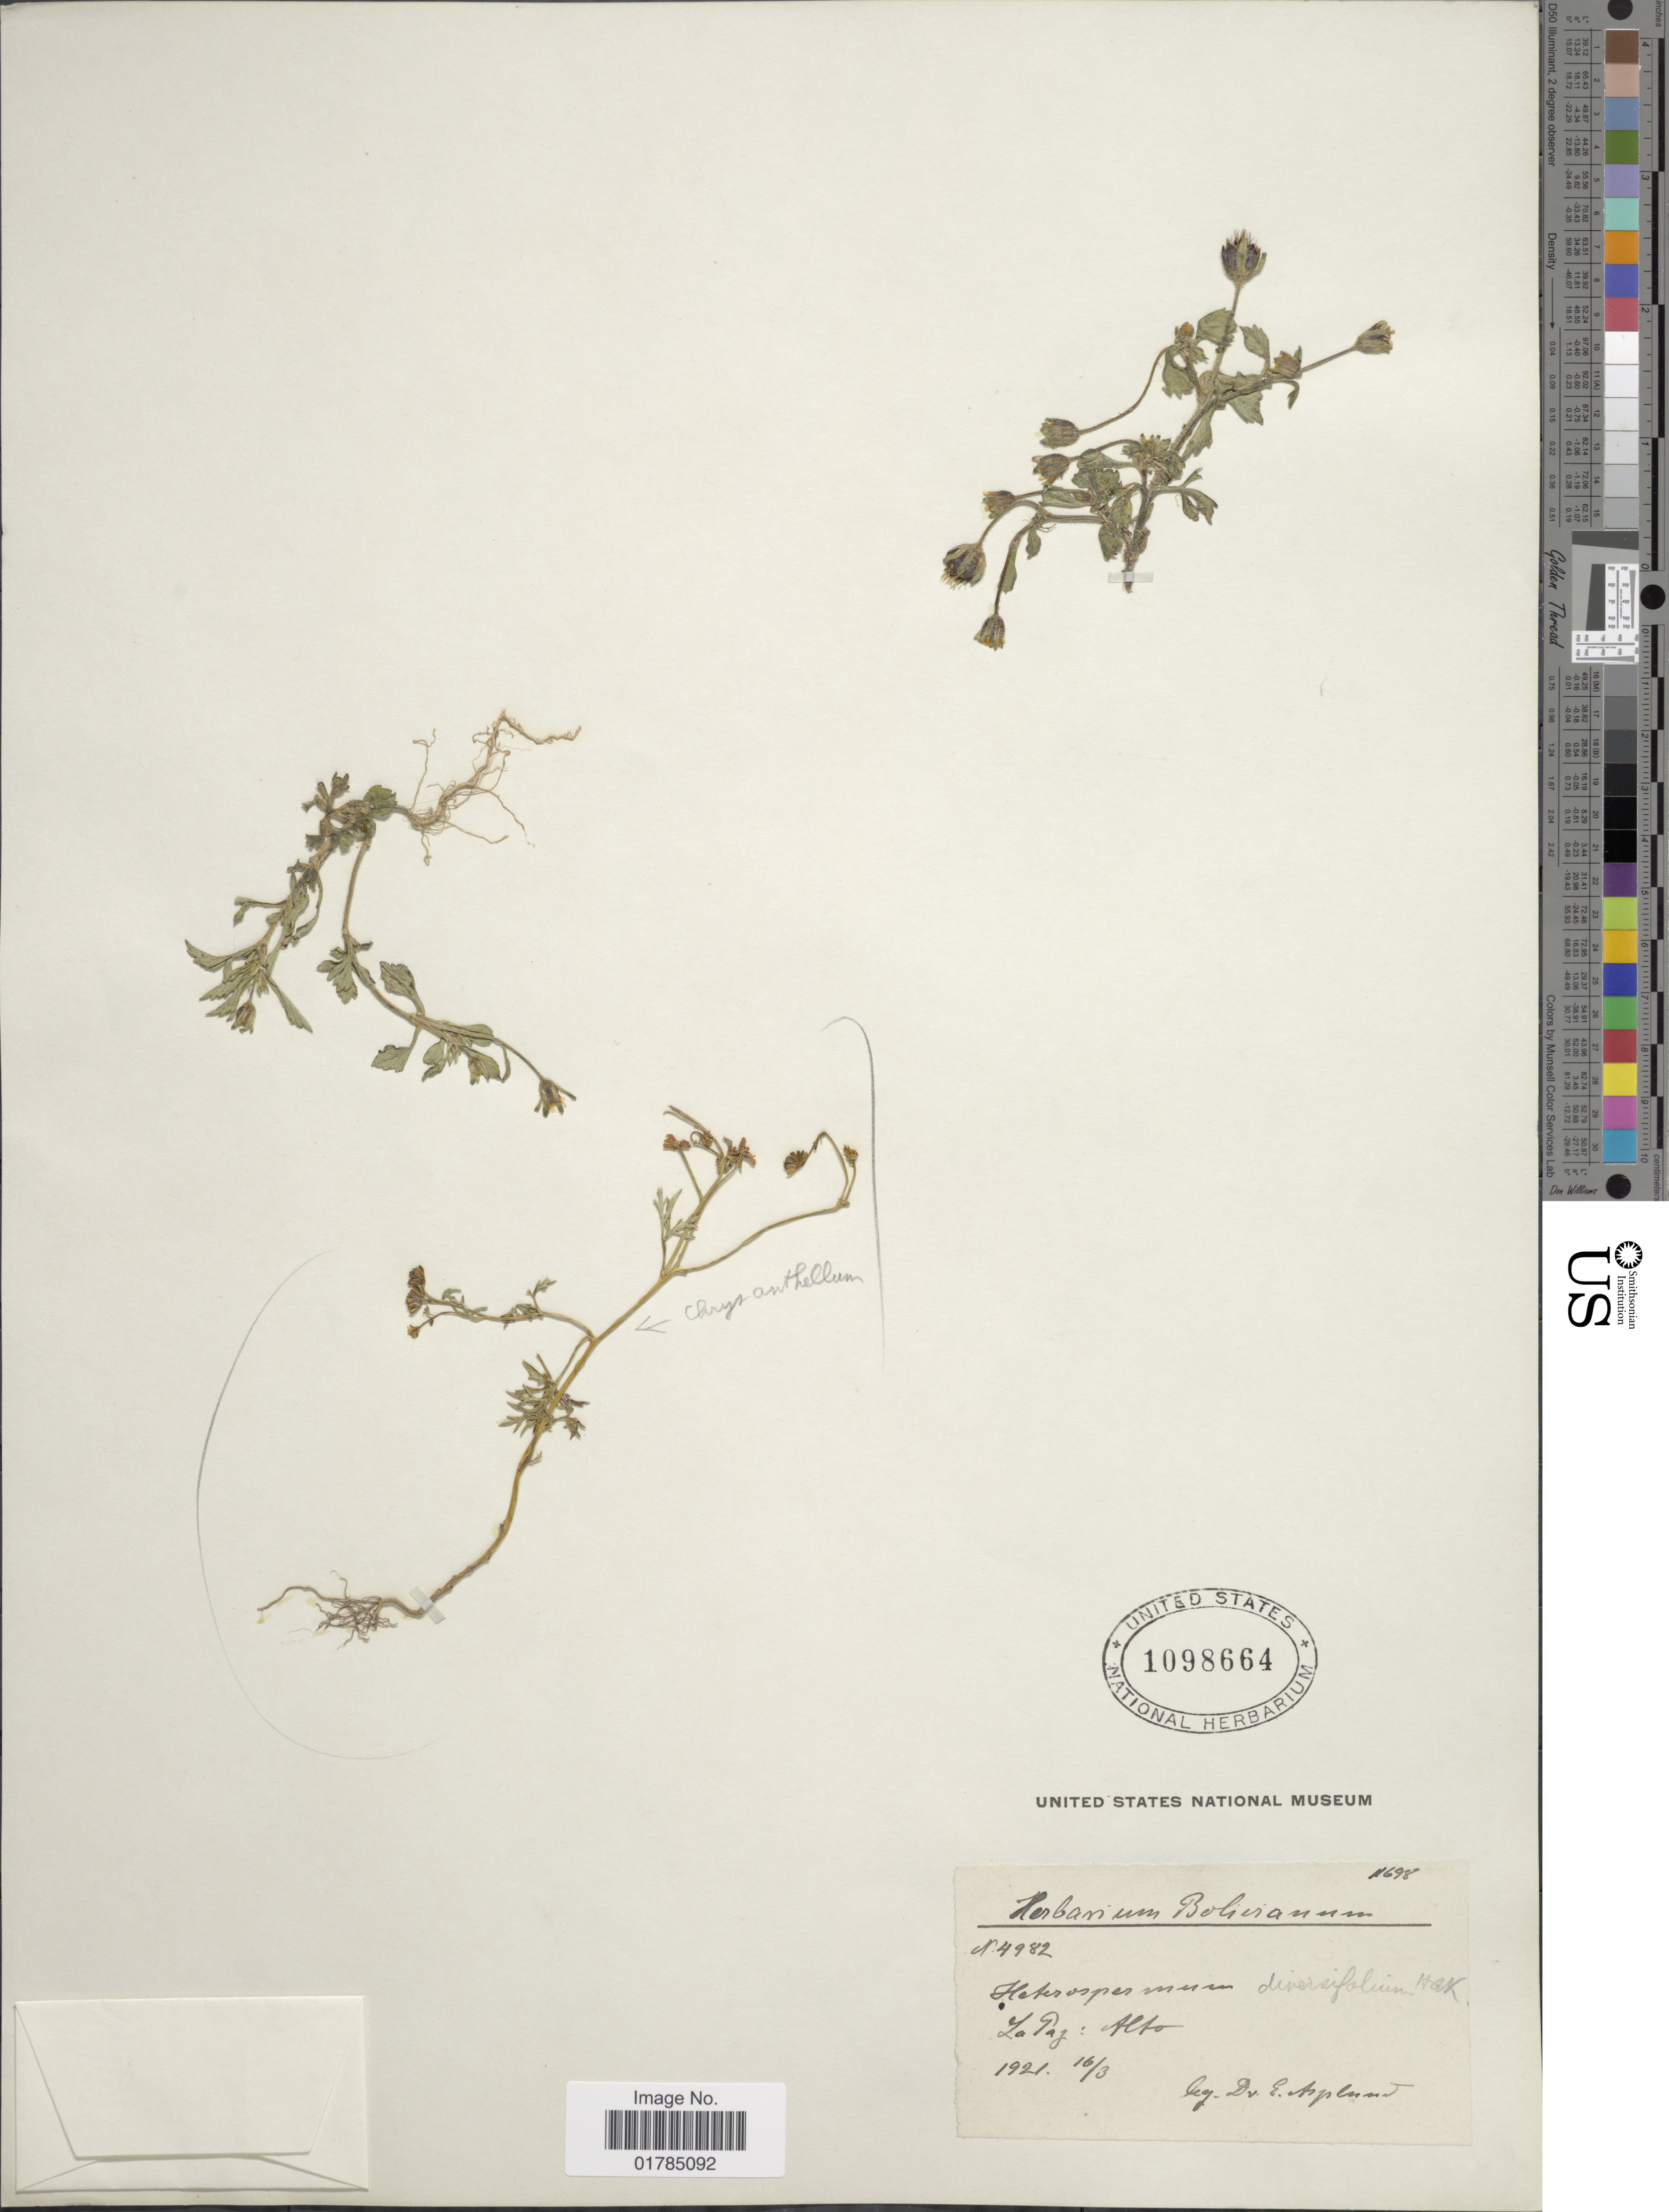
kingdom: Plantae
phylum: Tracheophyta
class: Magnoliopsida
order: Asterales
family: Asteraceae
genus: Heterosperma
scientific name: Heterosperma diversifolium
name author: Kunth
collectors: E. Asplund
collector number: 4982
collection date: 1921-03-16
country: Bolivia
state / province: La Paz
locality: Alto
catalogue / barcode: US 1098664